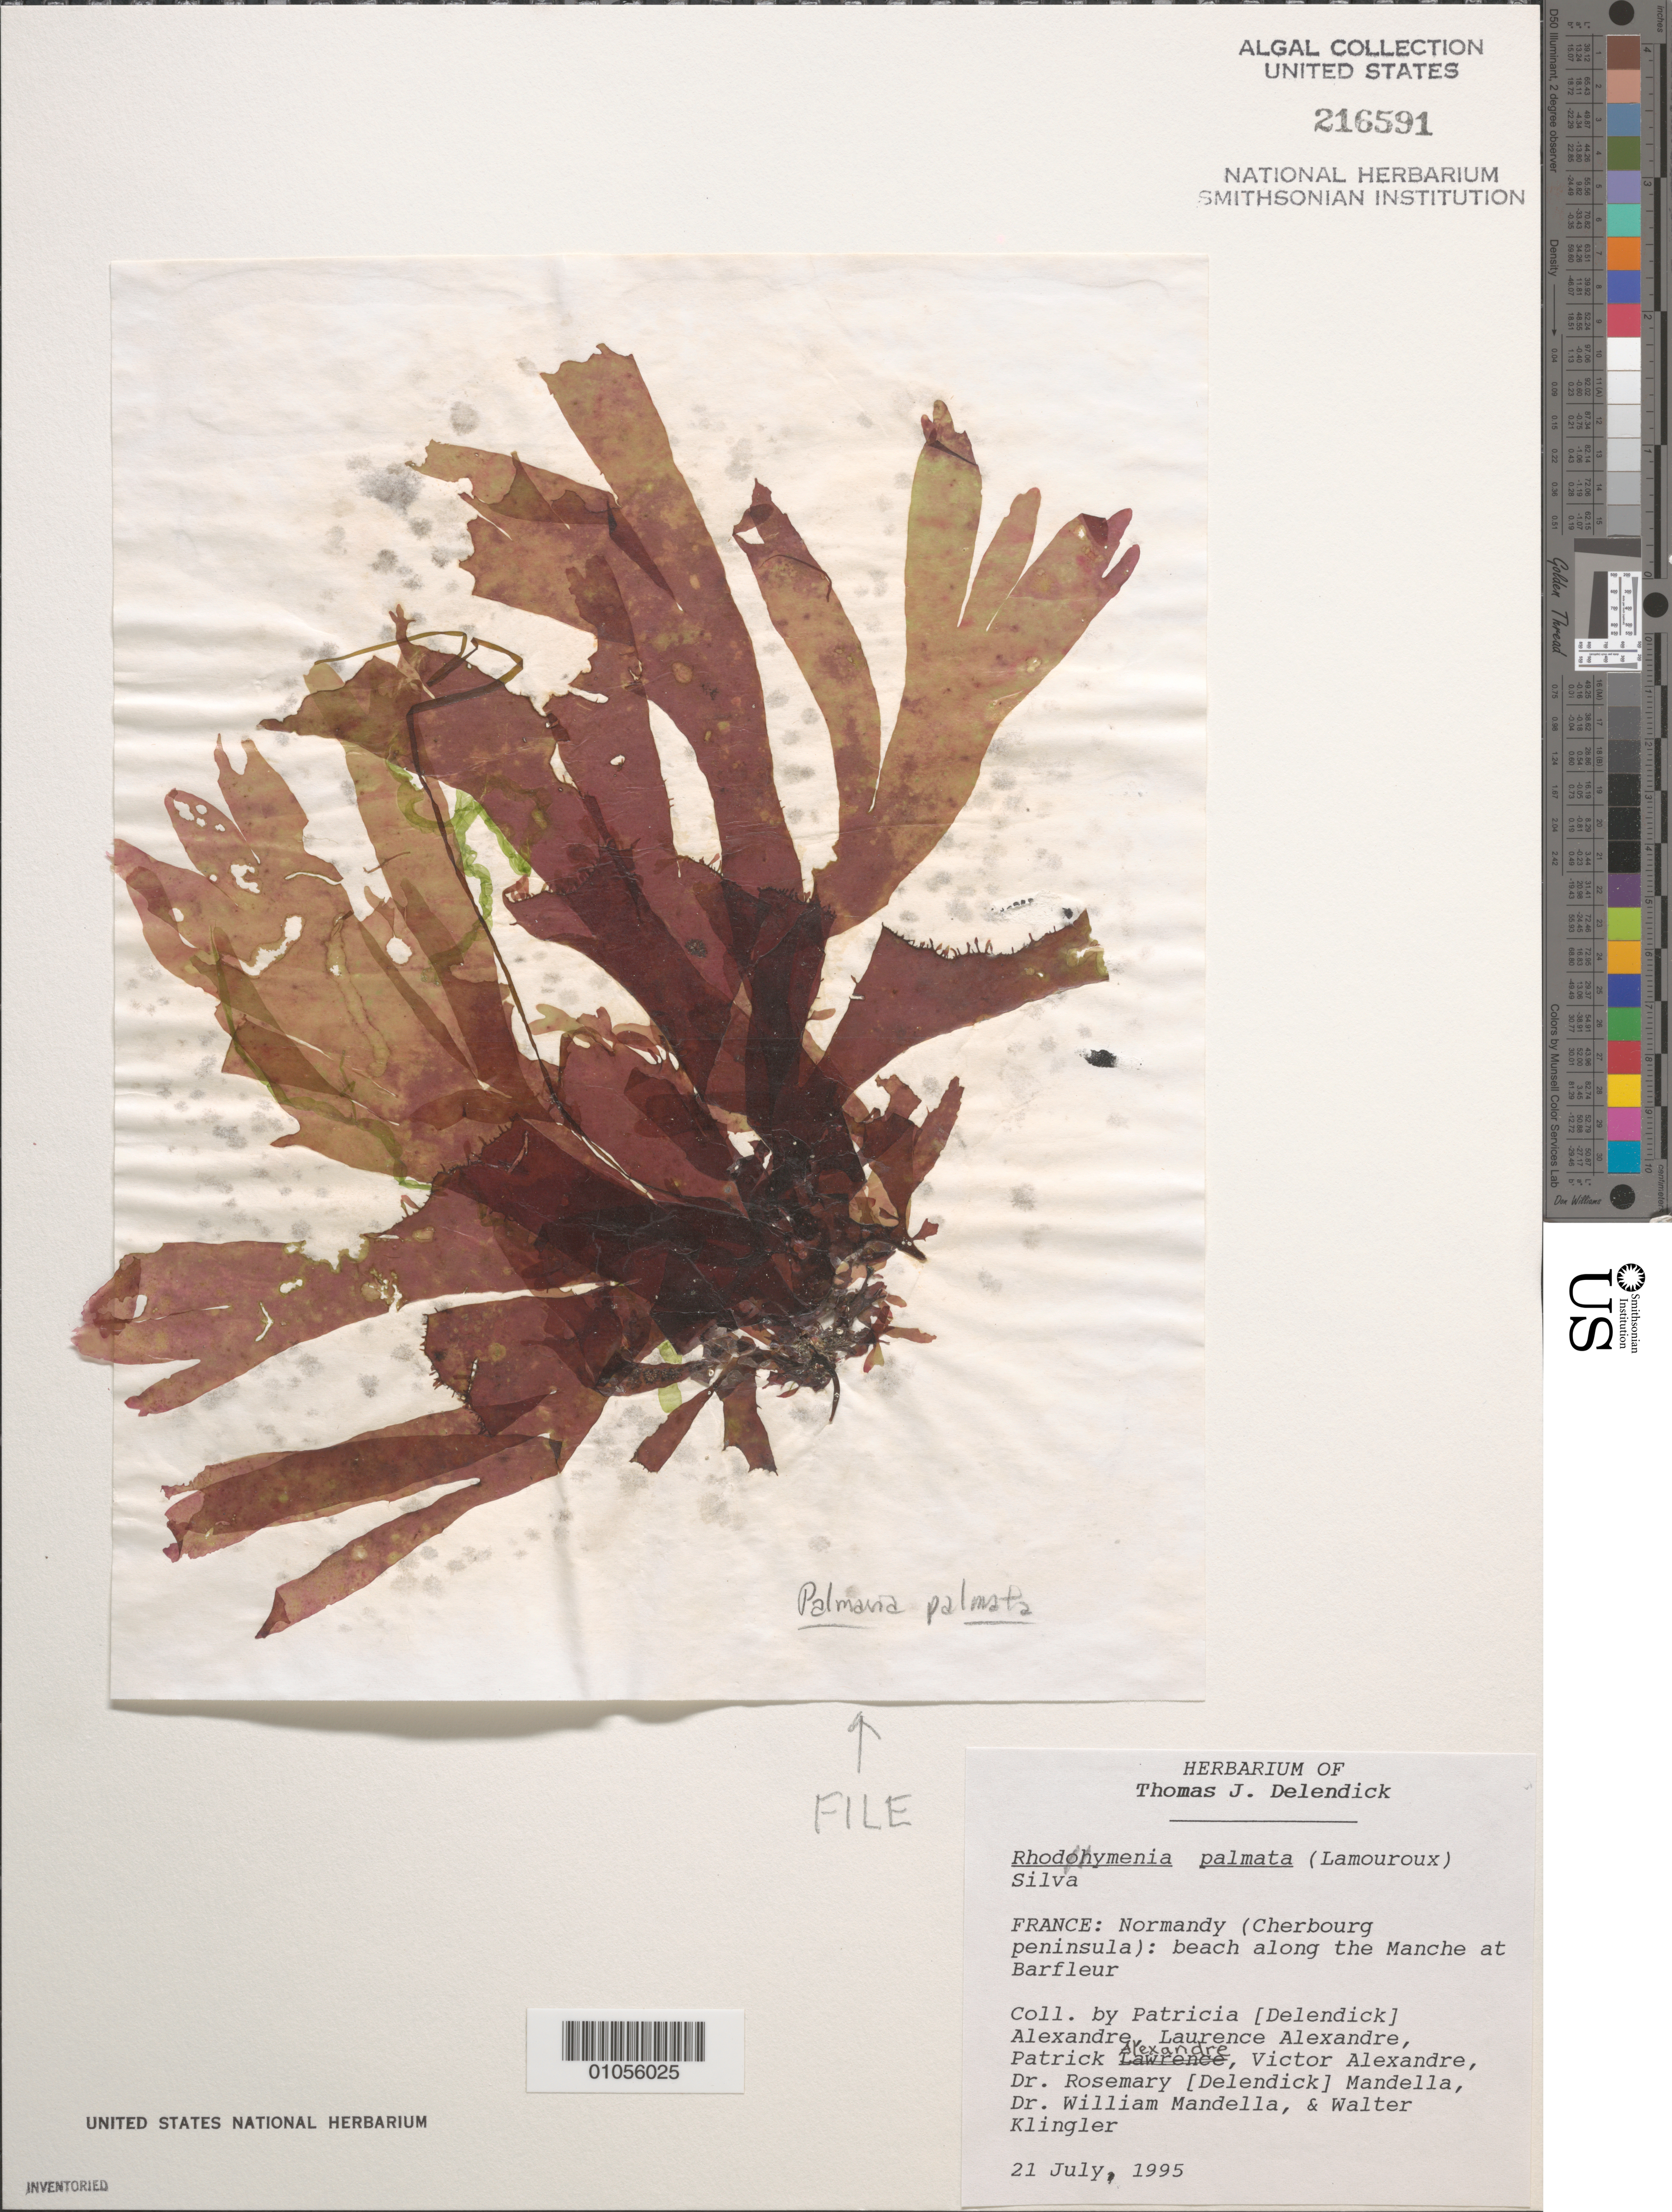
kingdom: Plantae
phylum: Rhodophyta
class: Florideophyceae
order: Palmariales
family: Palmariaceae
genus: Palmaria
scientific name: Palmaria palmata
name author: (L.) F. Weber & D. Mohr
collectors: P. Alexandre, L. Alexandre, P. Alexandre, V. Alexandre, R. Mandella, W. Mandella & W. Klingler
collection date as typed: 21 Jul 1995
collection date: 1995-07-21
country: France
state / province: Normandie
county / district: Manche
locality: Normandy, Cherbourg Peninsula, beach along La Manche, Barfleur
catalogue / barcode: US 216591